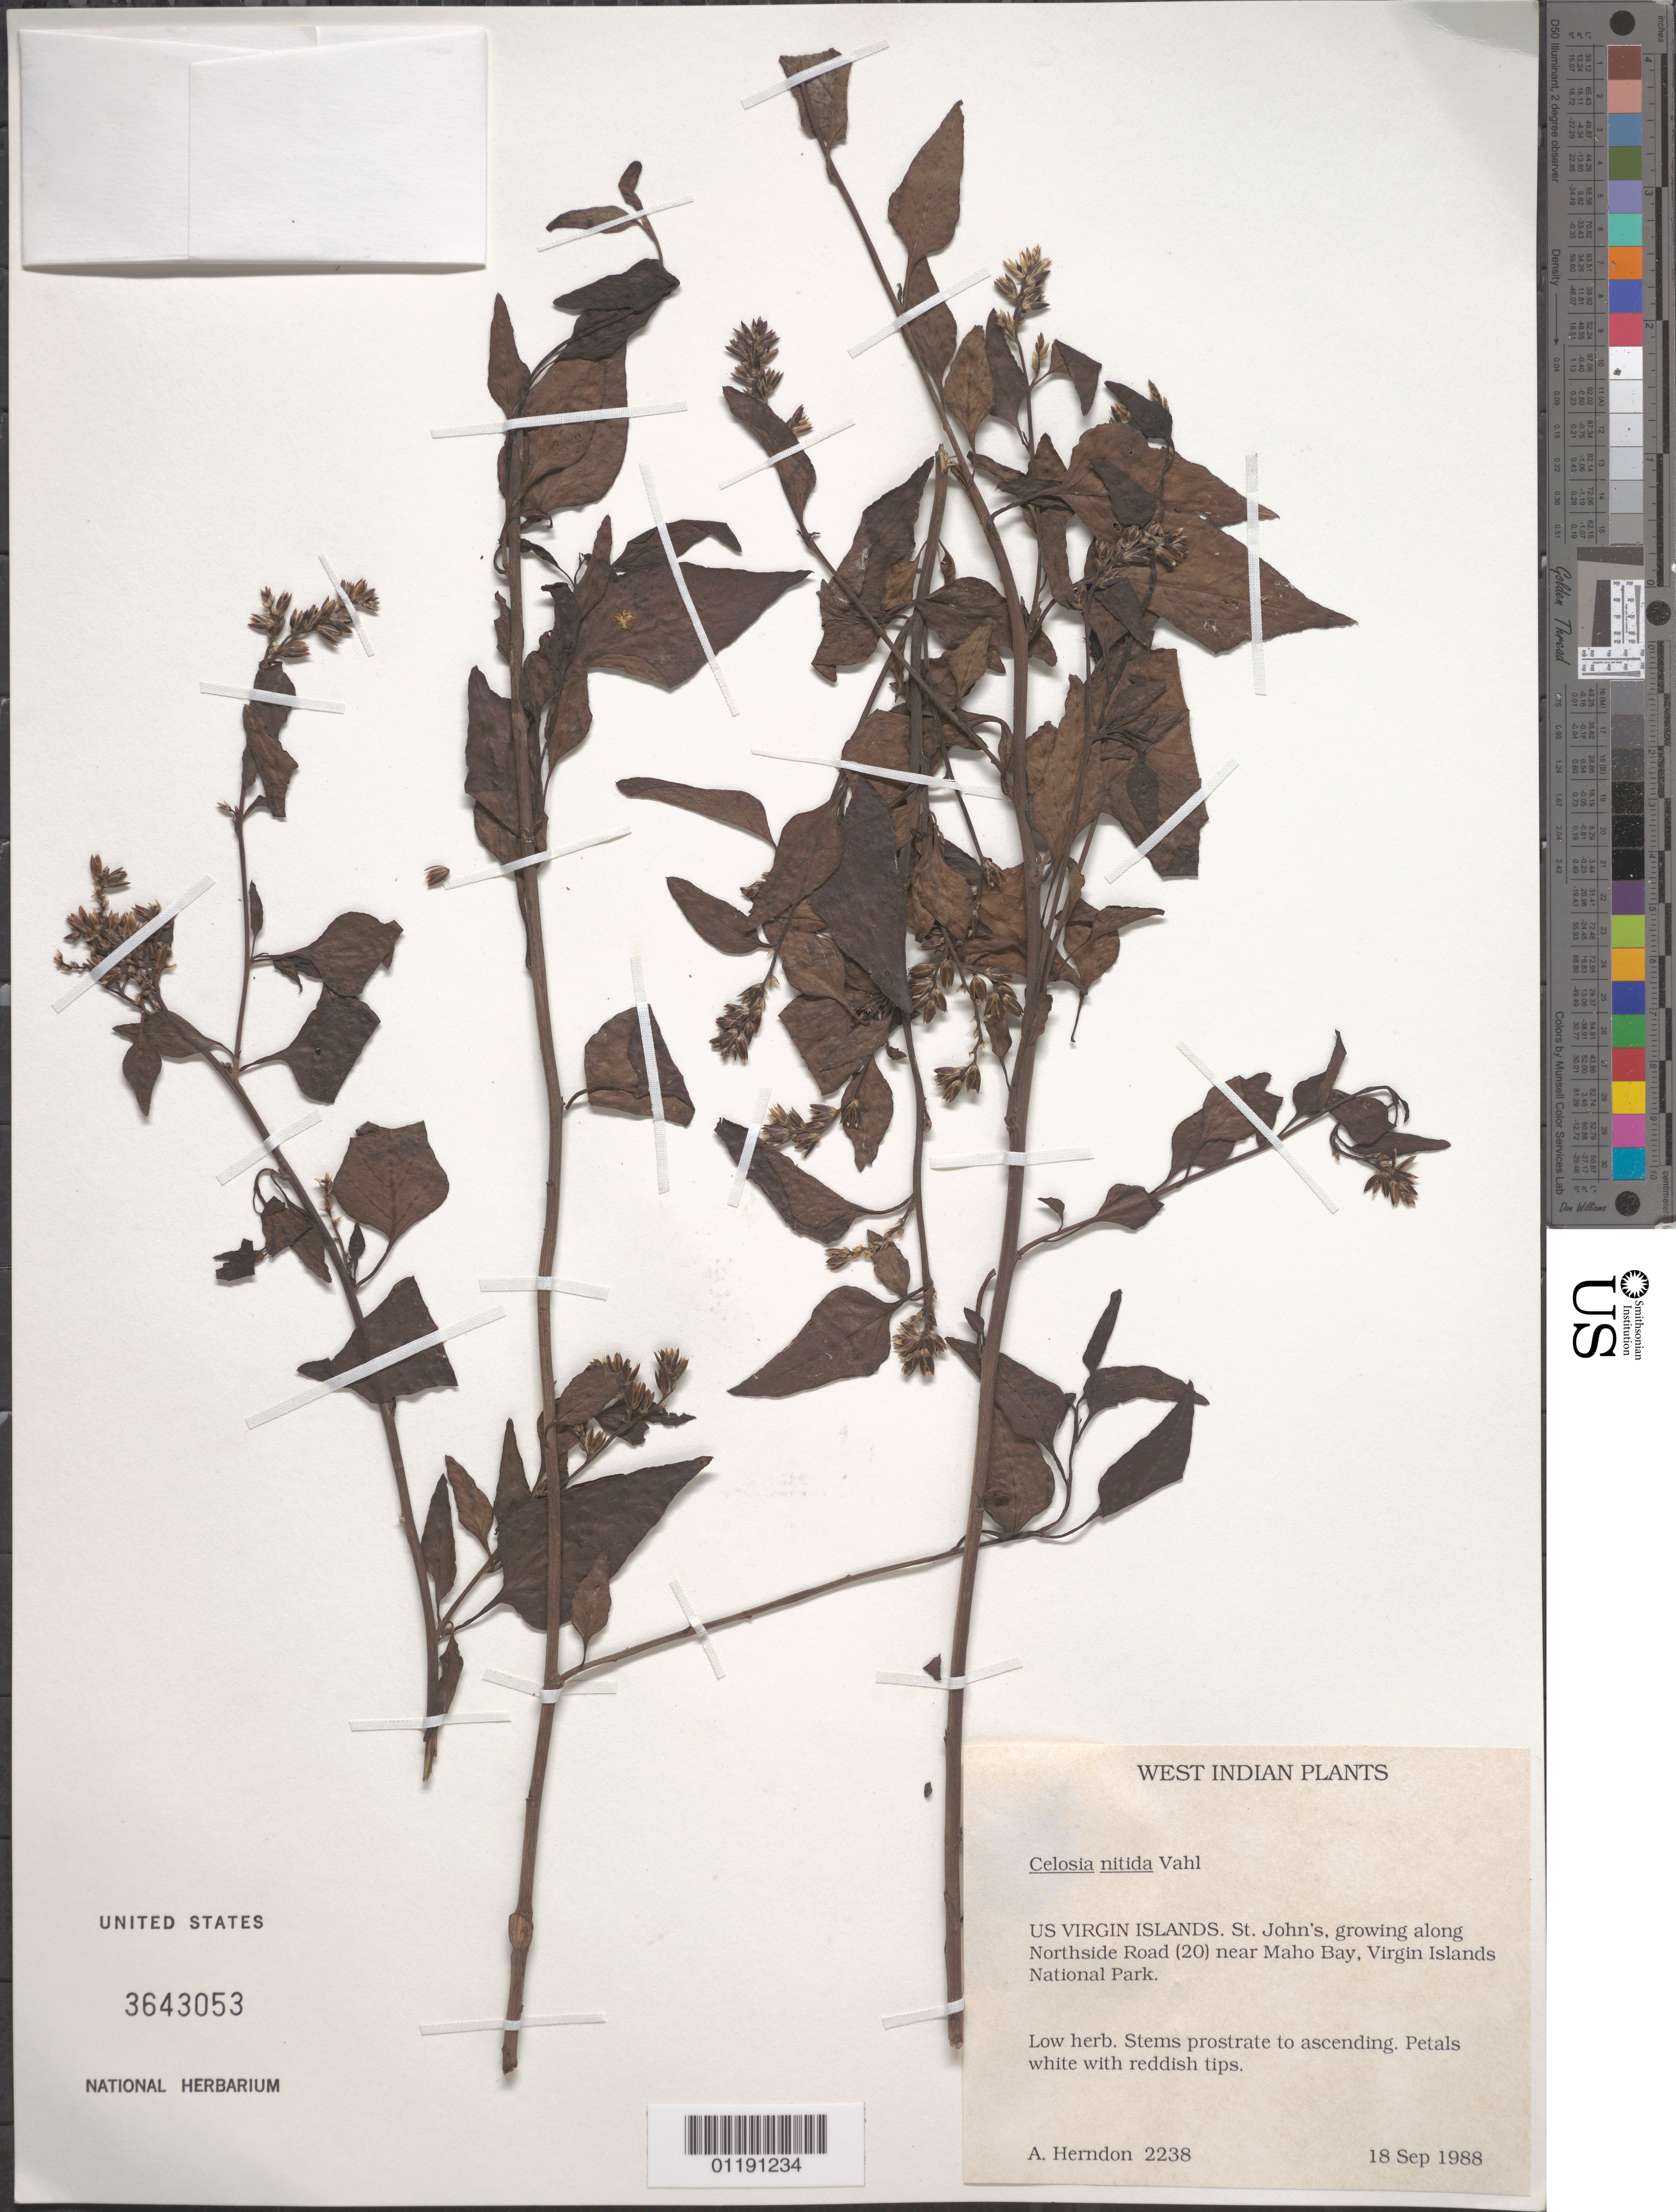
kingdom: Plantae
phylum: Tracheophyta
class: Magnoliopsida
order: Caryophyllales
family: Amaranthaceae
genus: Celosia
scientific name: Celosia nitida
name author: Vahl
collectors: A. Herndon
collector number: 2238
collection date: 1988-09-18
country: U.S. Virgin Islands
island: St. John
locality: Along Northside Road (20) near Maho Bay, Virgin Islands National Park.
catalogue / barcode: US 3643053